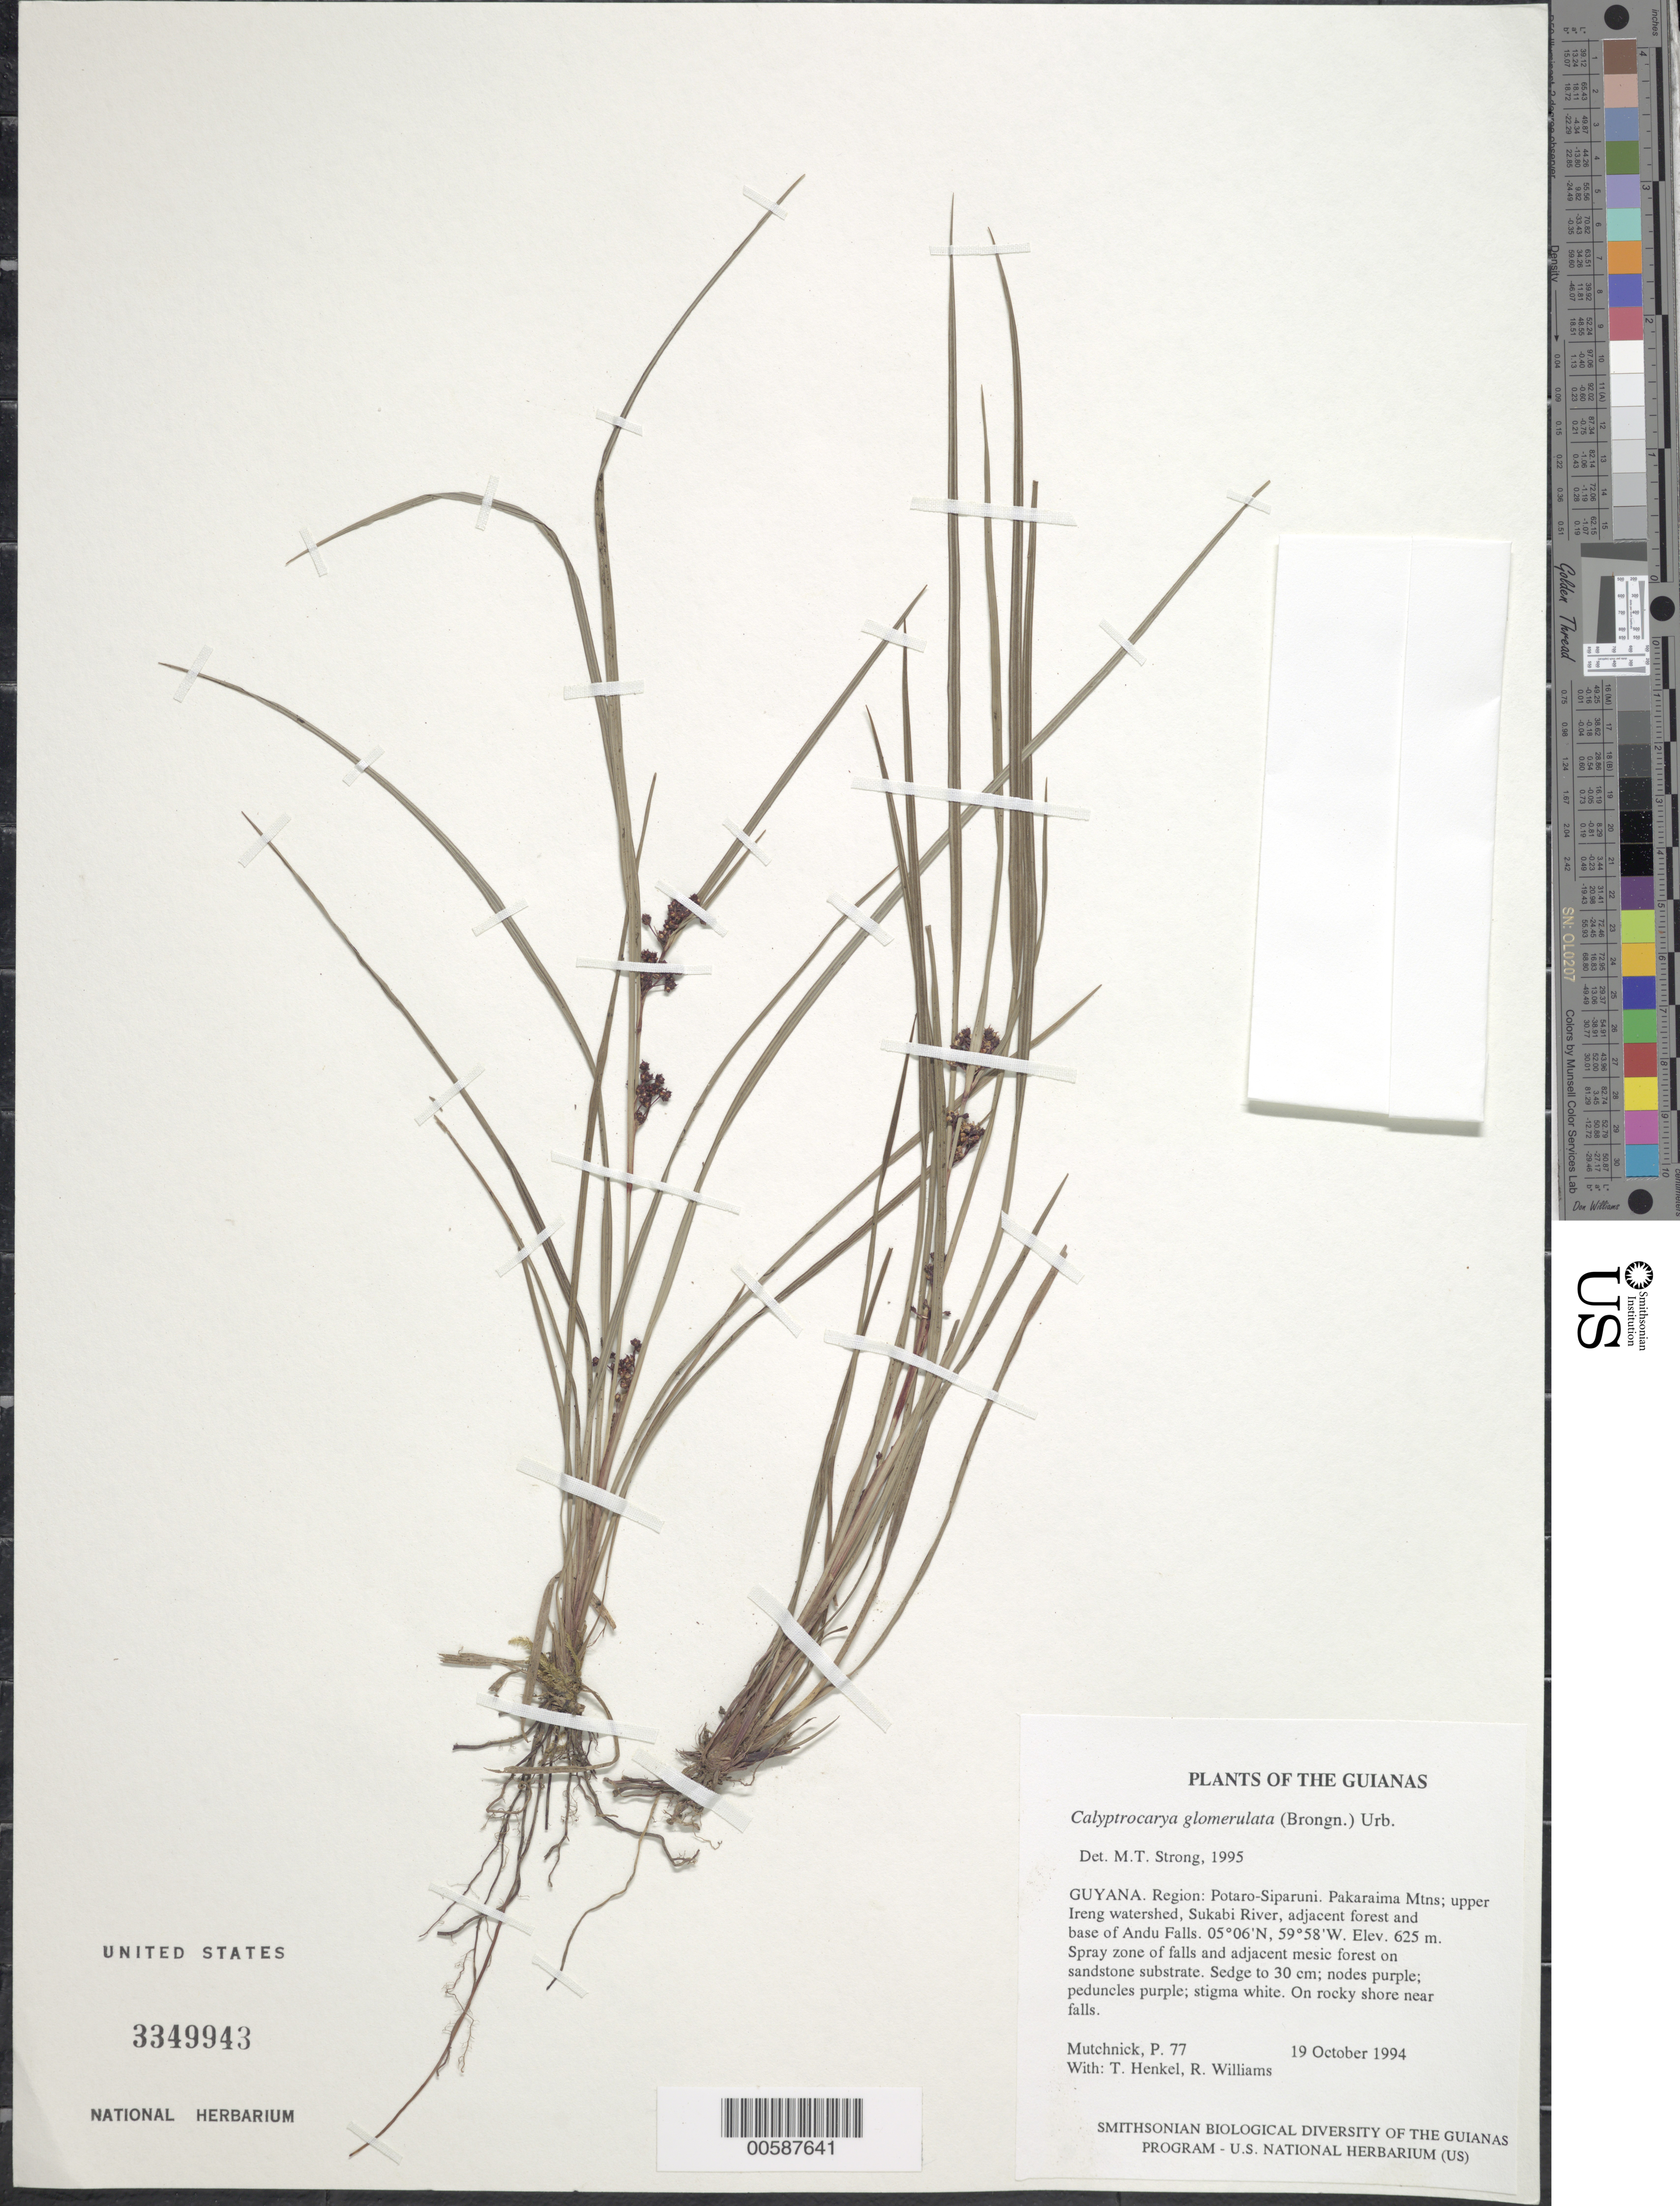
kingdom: Plantae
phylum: Tracheophyta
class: Liliopsida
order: Poales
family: Cyperaceae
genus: Calyptrocarya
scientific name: Calyptrocarya glomerulata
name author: (Brongn.) Urb.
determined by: Strong, M. T., (US), Smithsonian Institution - National Museum of Natural History (UNITED STATES)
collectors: P. Mutchnick, T. Henkel & R. Williams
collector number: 77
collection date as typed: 19 October 1994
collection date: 1994-10-19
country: Guyana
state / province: Potaro-Siparuni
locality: Pakaraima Mtns; upper Ireng watershed, Sukabi River, adjacent forest and base of Andu Falls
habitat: Spray zone of falls and adjacent mesic forest on sandstone substrate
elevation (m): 625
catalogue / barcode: US 3349943